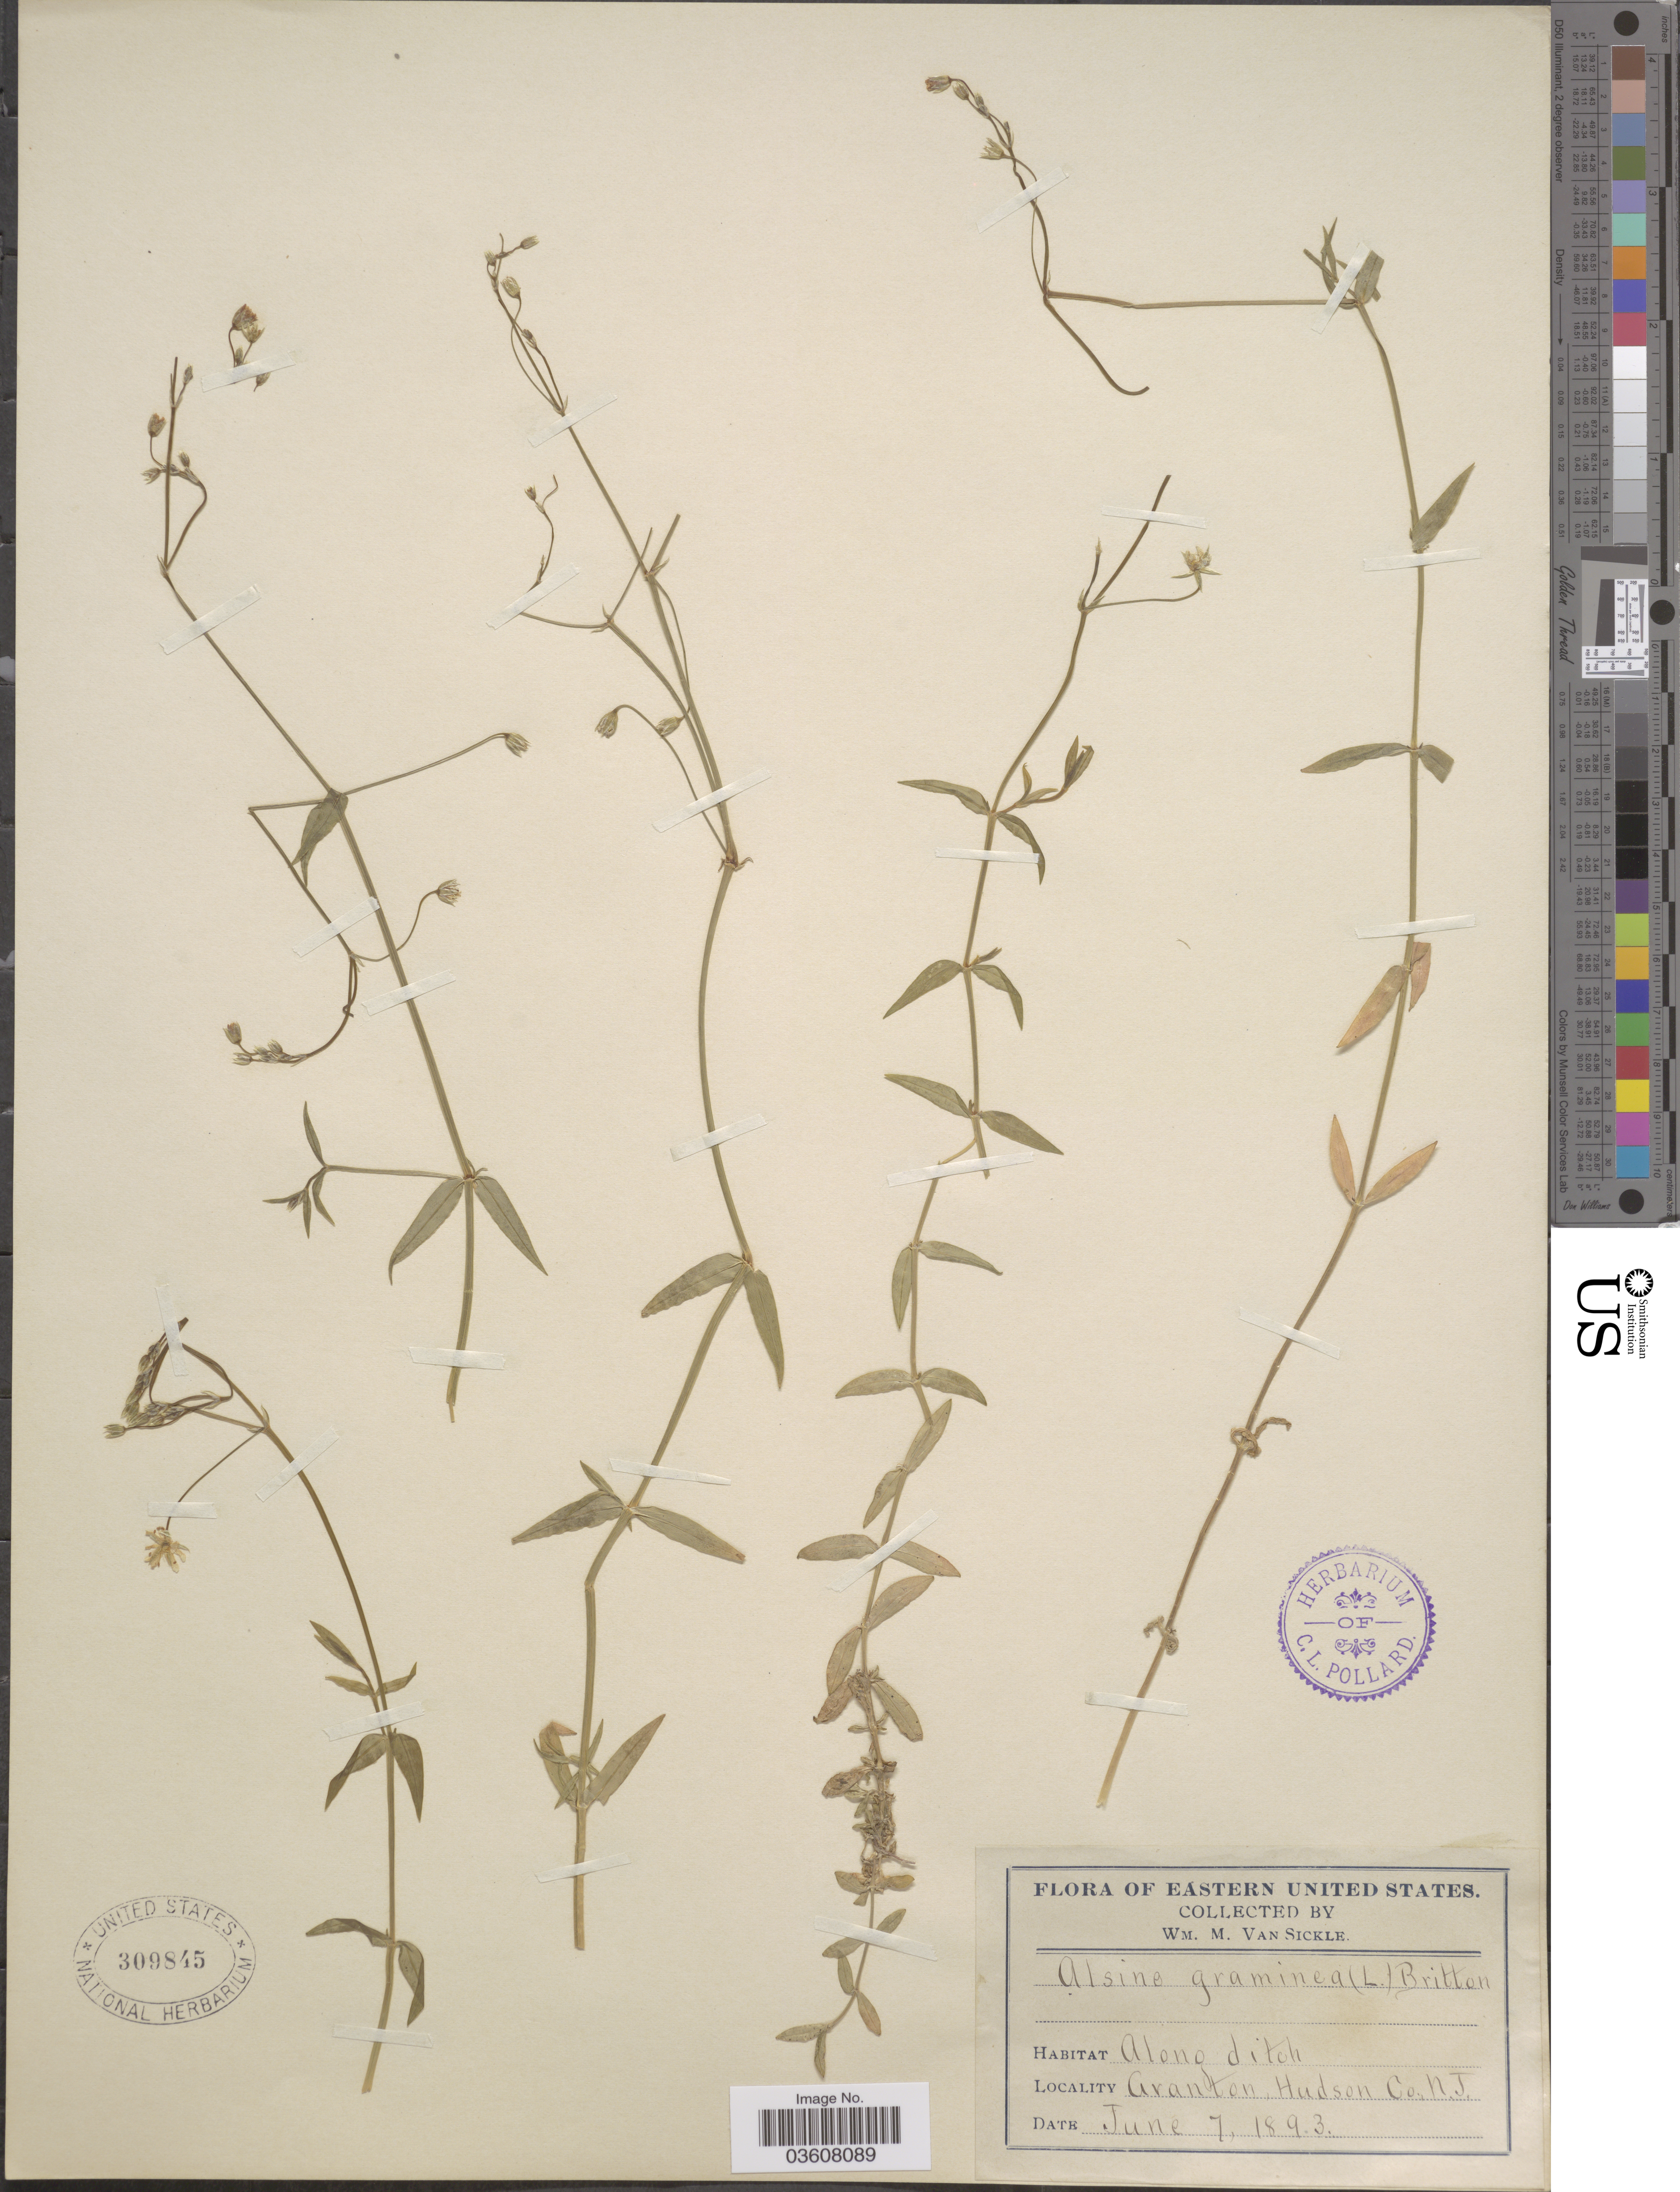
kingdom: Plantae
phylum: Tracheophyta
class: Magnoliopsida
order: Caryophyllales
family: Caryophyllaceae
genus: Stellaria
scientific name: Stellaria graminea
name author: L.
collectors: W. M. Van Sickle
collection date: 1893-06-07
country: United States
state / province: New Jersey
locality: Eastern United States. Granton, Hudson Co.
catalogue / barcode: US 309845